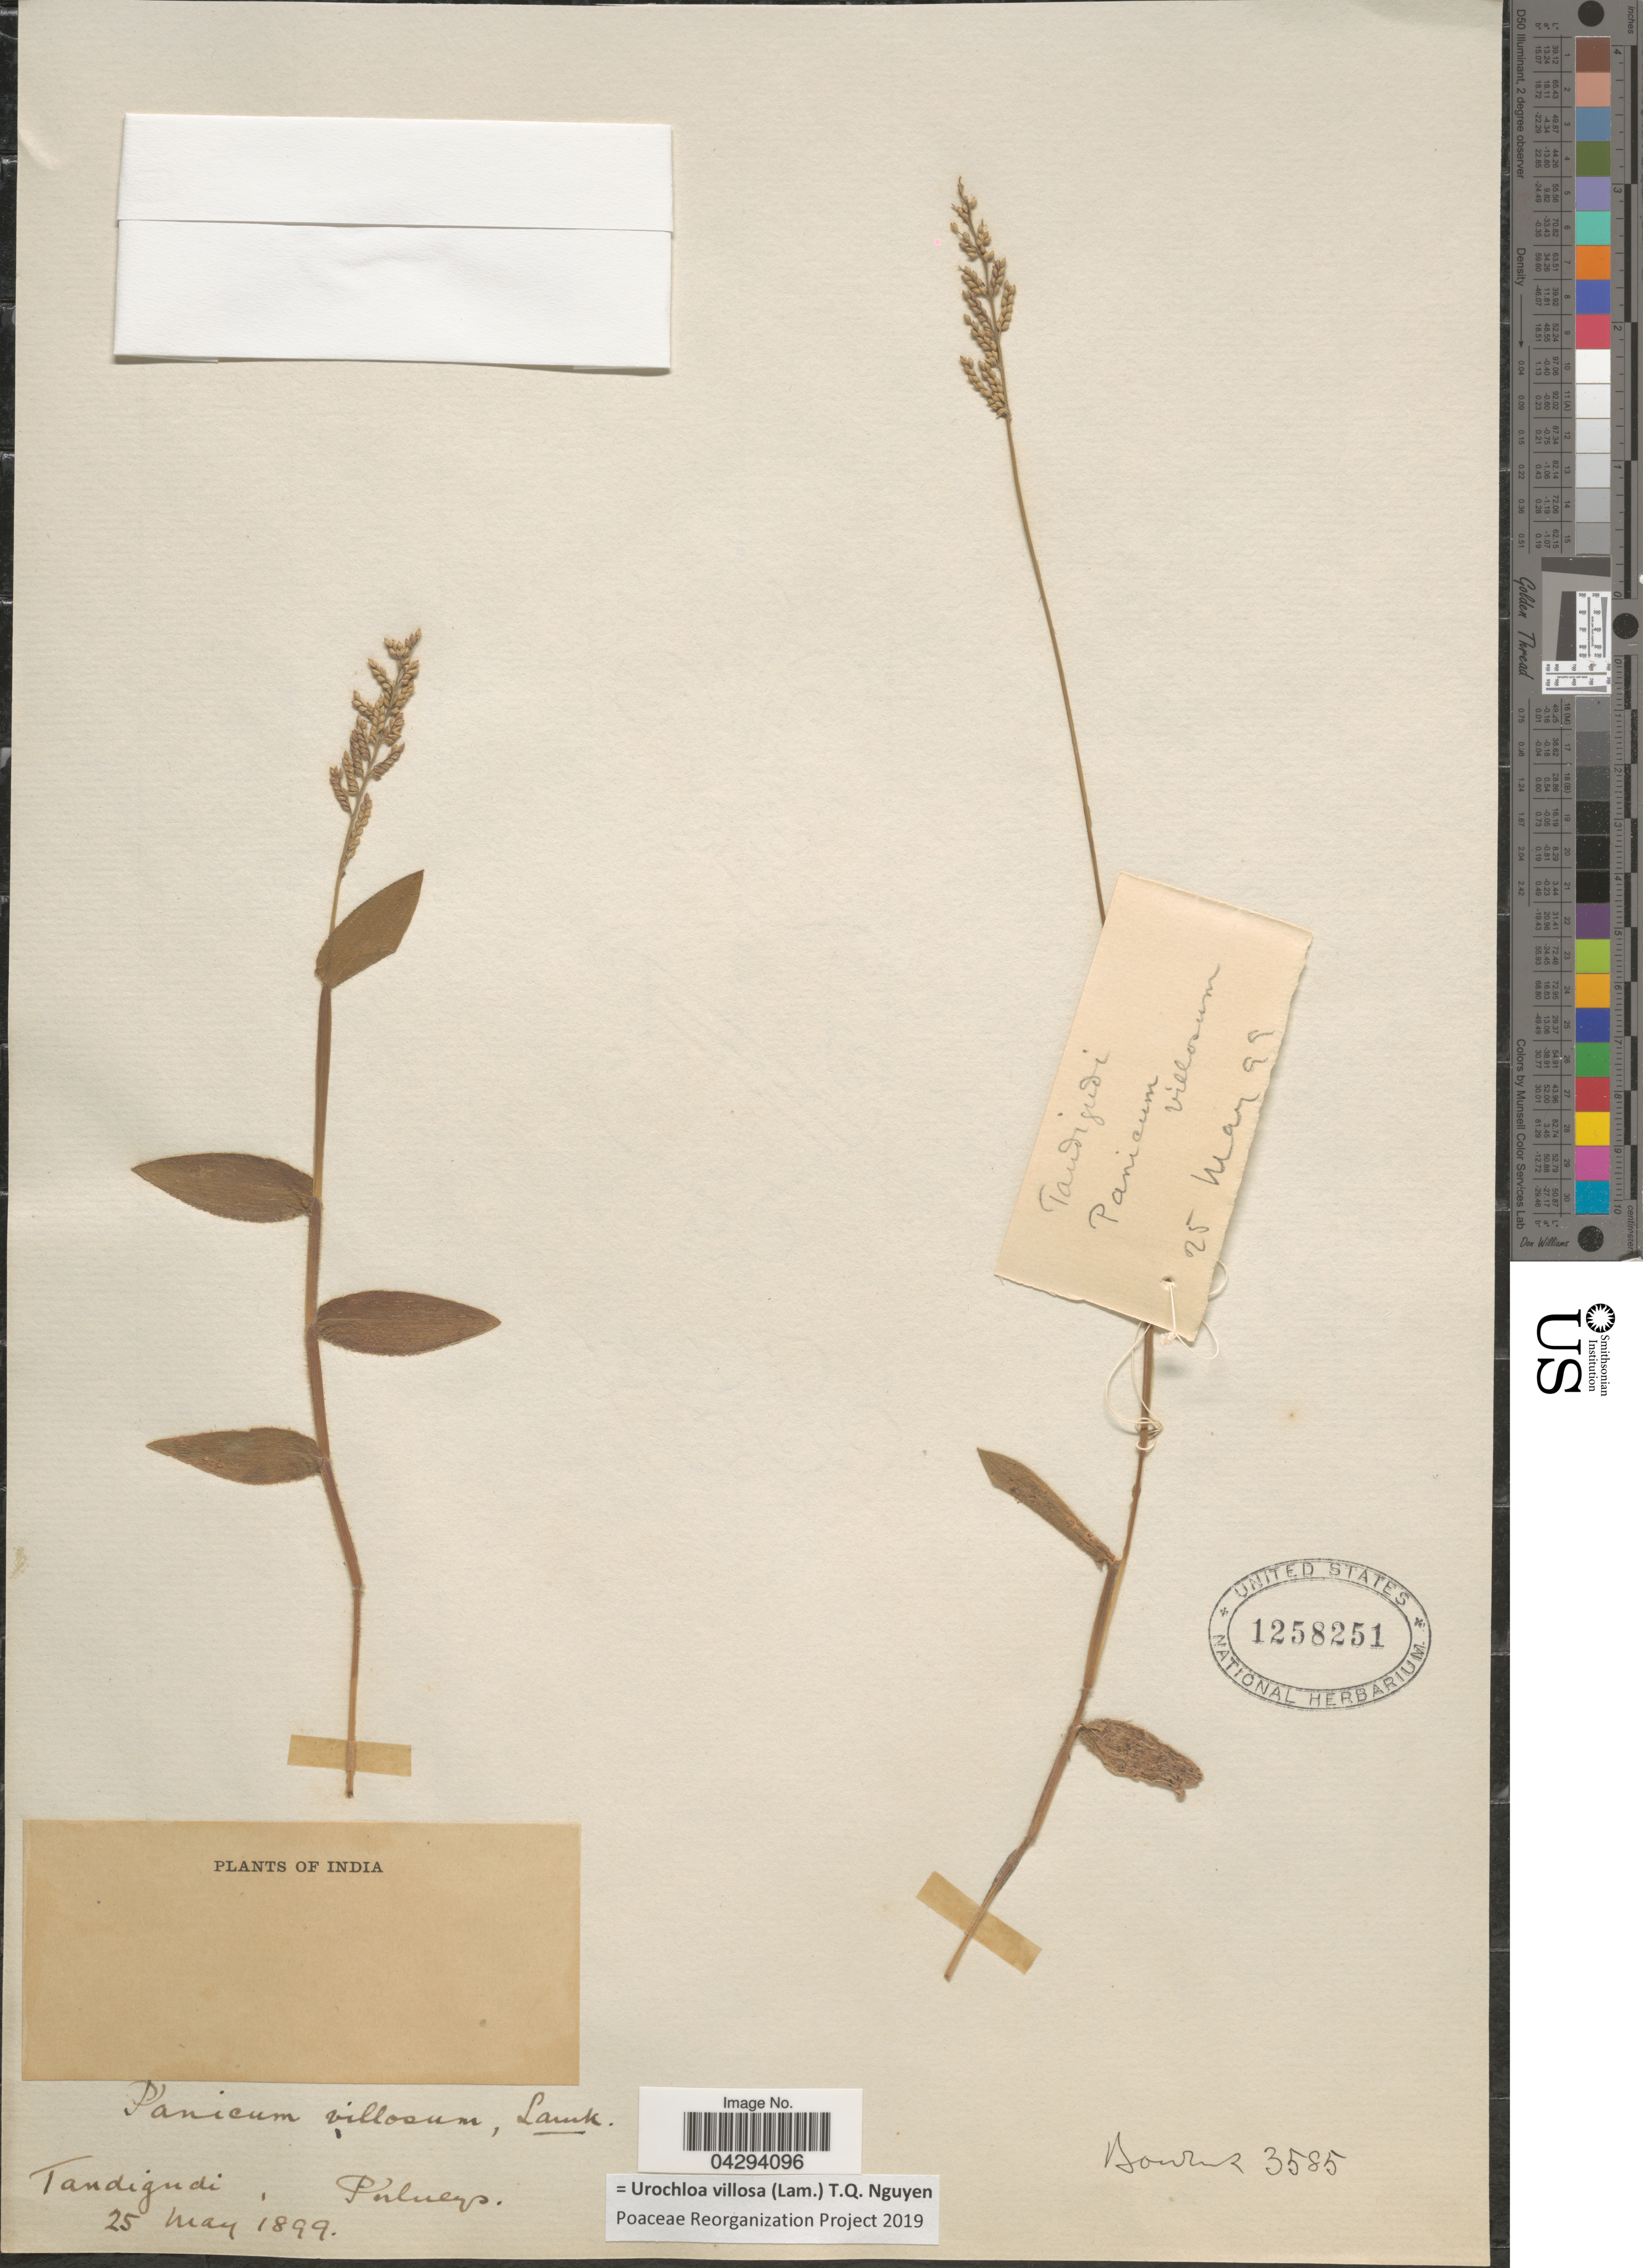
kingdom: Plantae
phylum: Tracheophyta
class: Liliopsida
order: Poales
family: Poaceae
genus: Urochloa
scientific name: Urochloa villosa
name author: (Lam.) T.Q. Nguyen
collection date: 1899-05-25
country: India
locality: Tandigudi, Pulneys.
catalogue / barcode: US 1258251